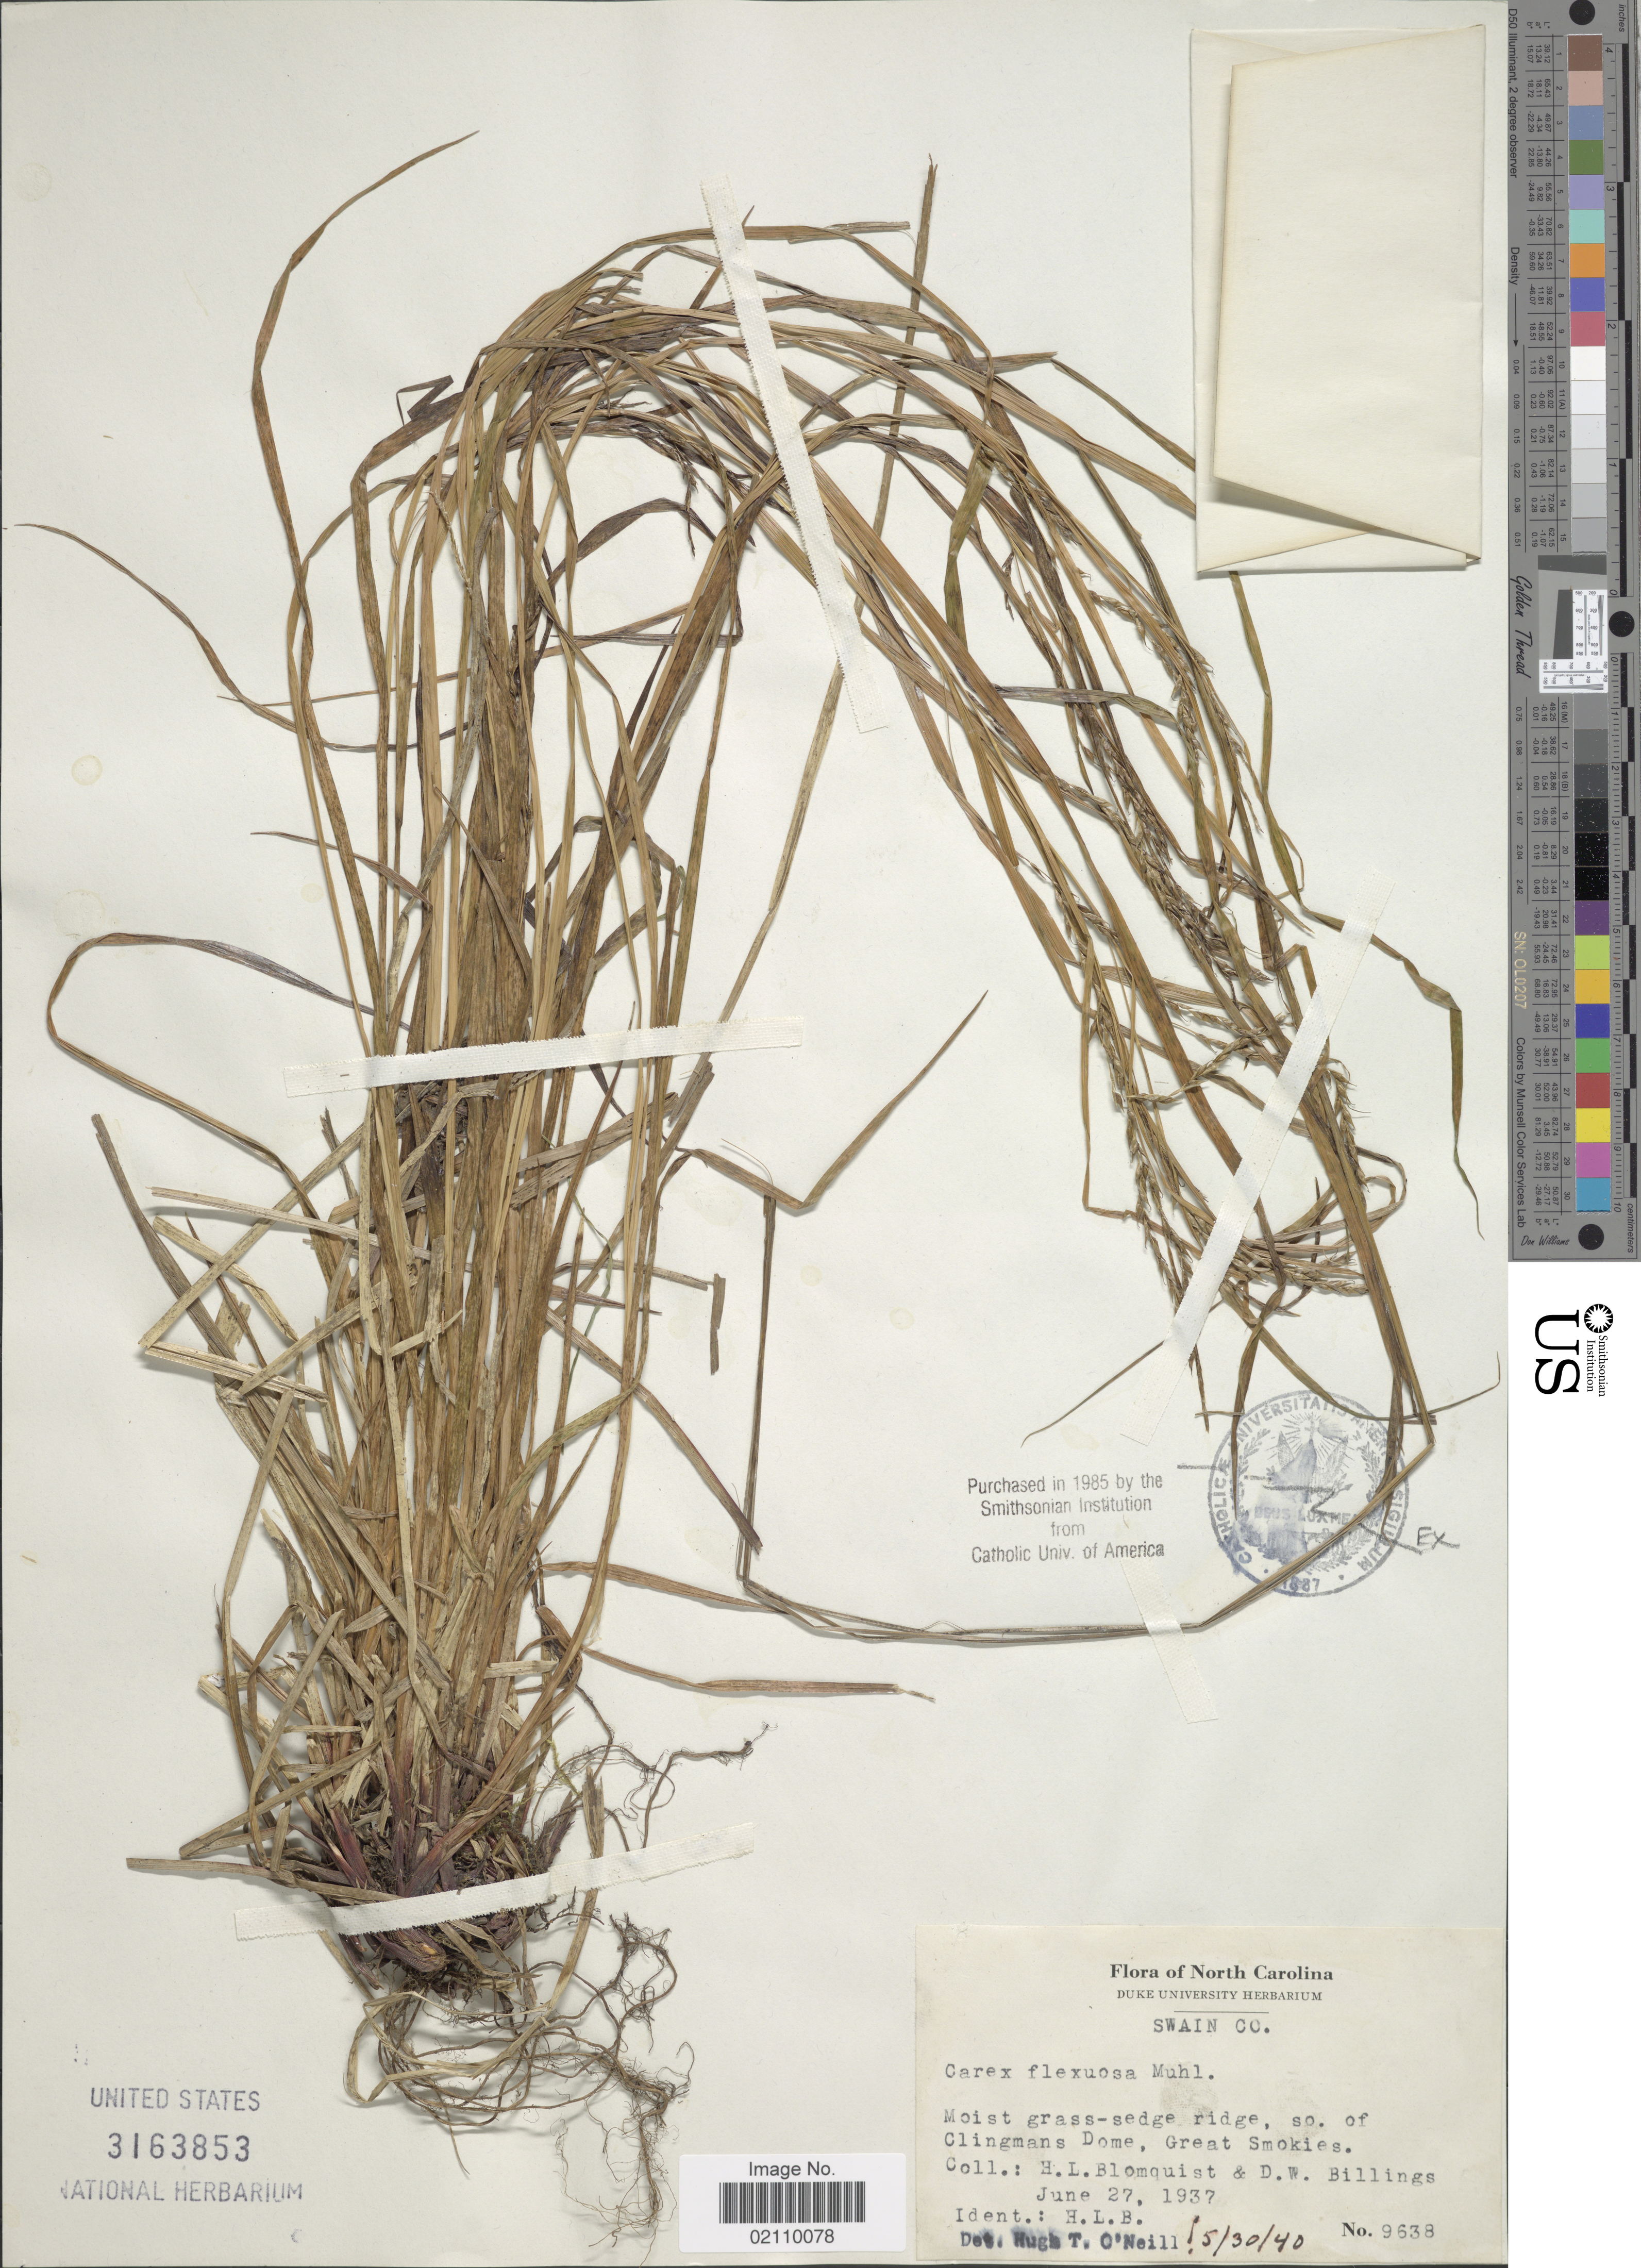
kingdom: Plantae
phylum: Tracheophyta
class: Liliopsida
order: Poales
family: Cyperaceae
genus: Carex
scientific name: Carex flexuosa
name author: Muhl. ex Willd.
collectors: H. Blomquist & D. Billings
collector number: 9638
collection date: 1937-06-27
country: United States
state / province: North Carolina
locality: Swain Co., moist grass-sedge ridge, so. of Clingmans Dome. Great Smokies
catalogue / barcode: US 3163853